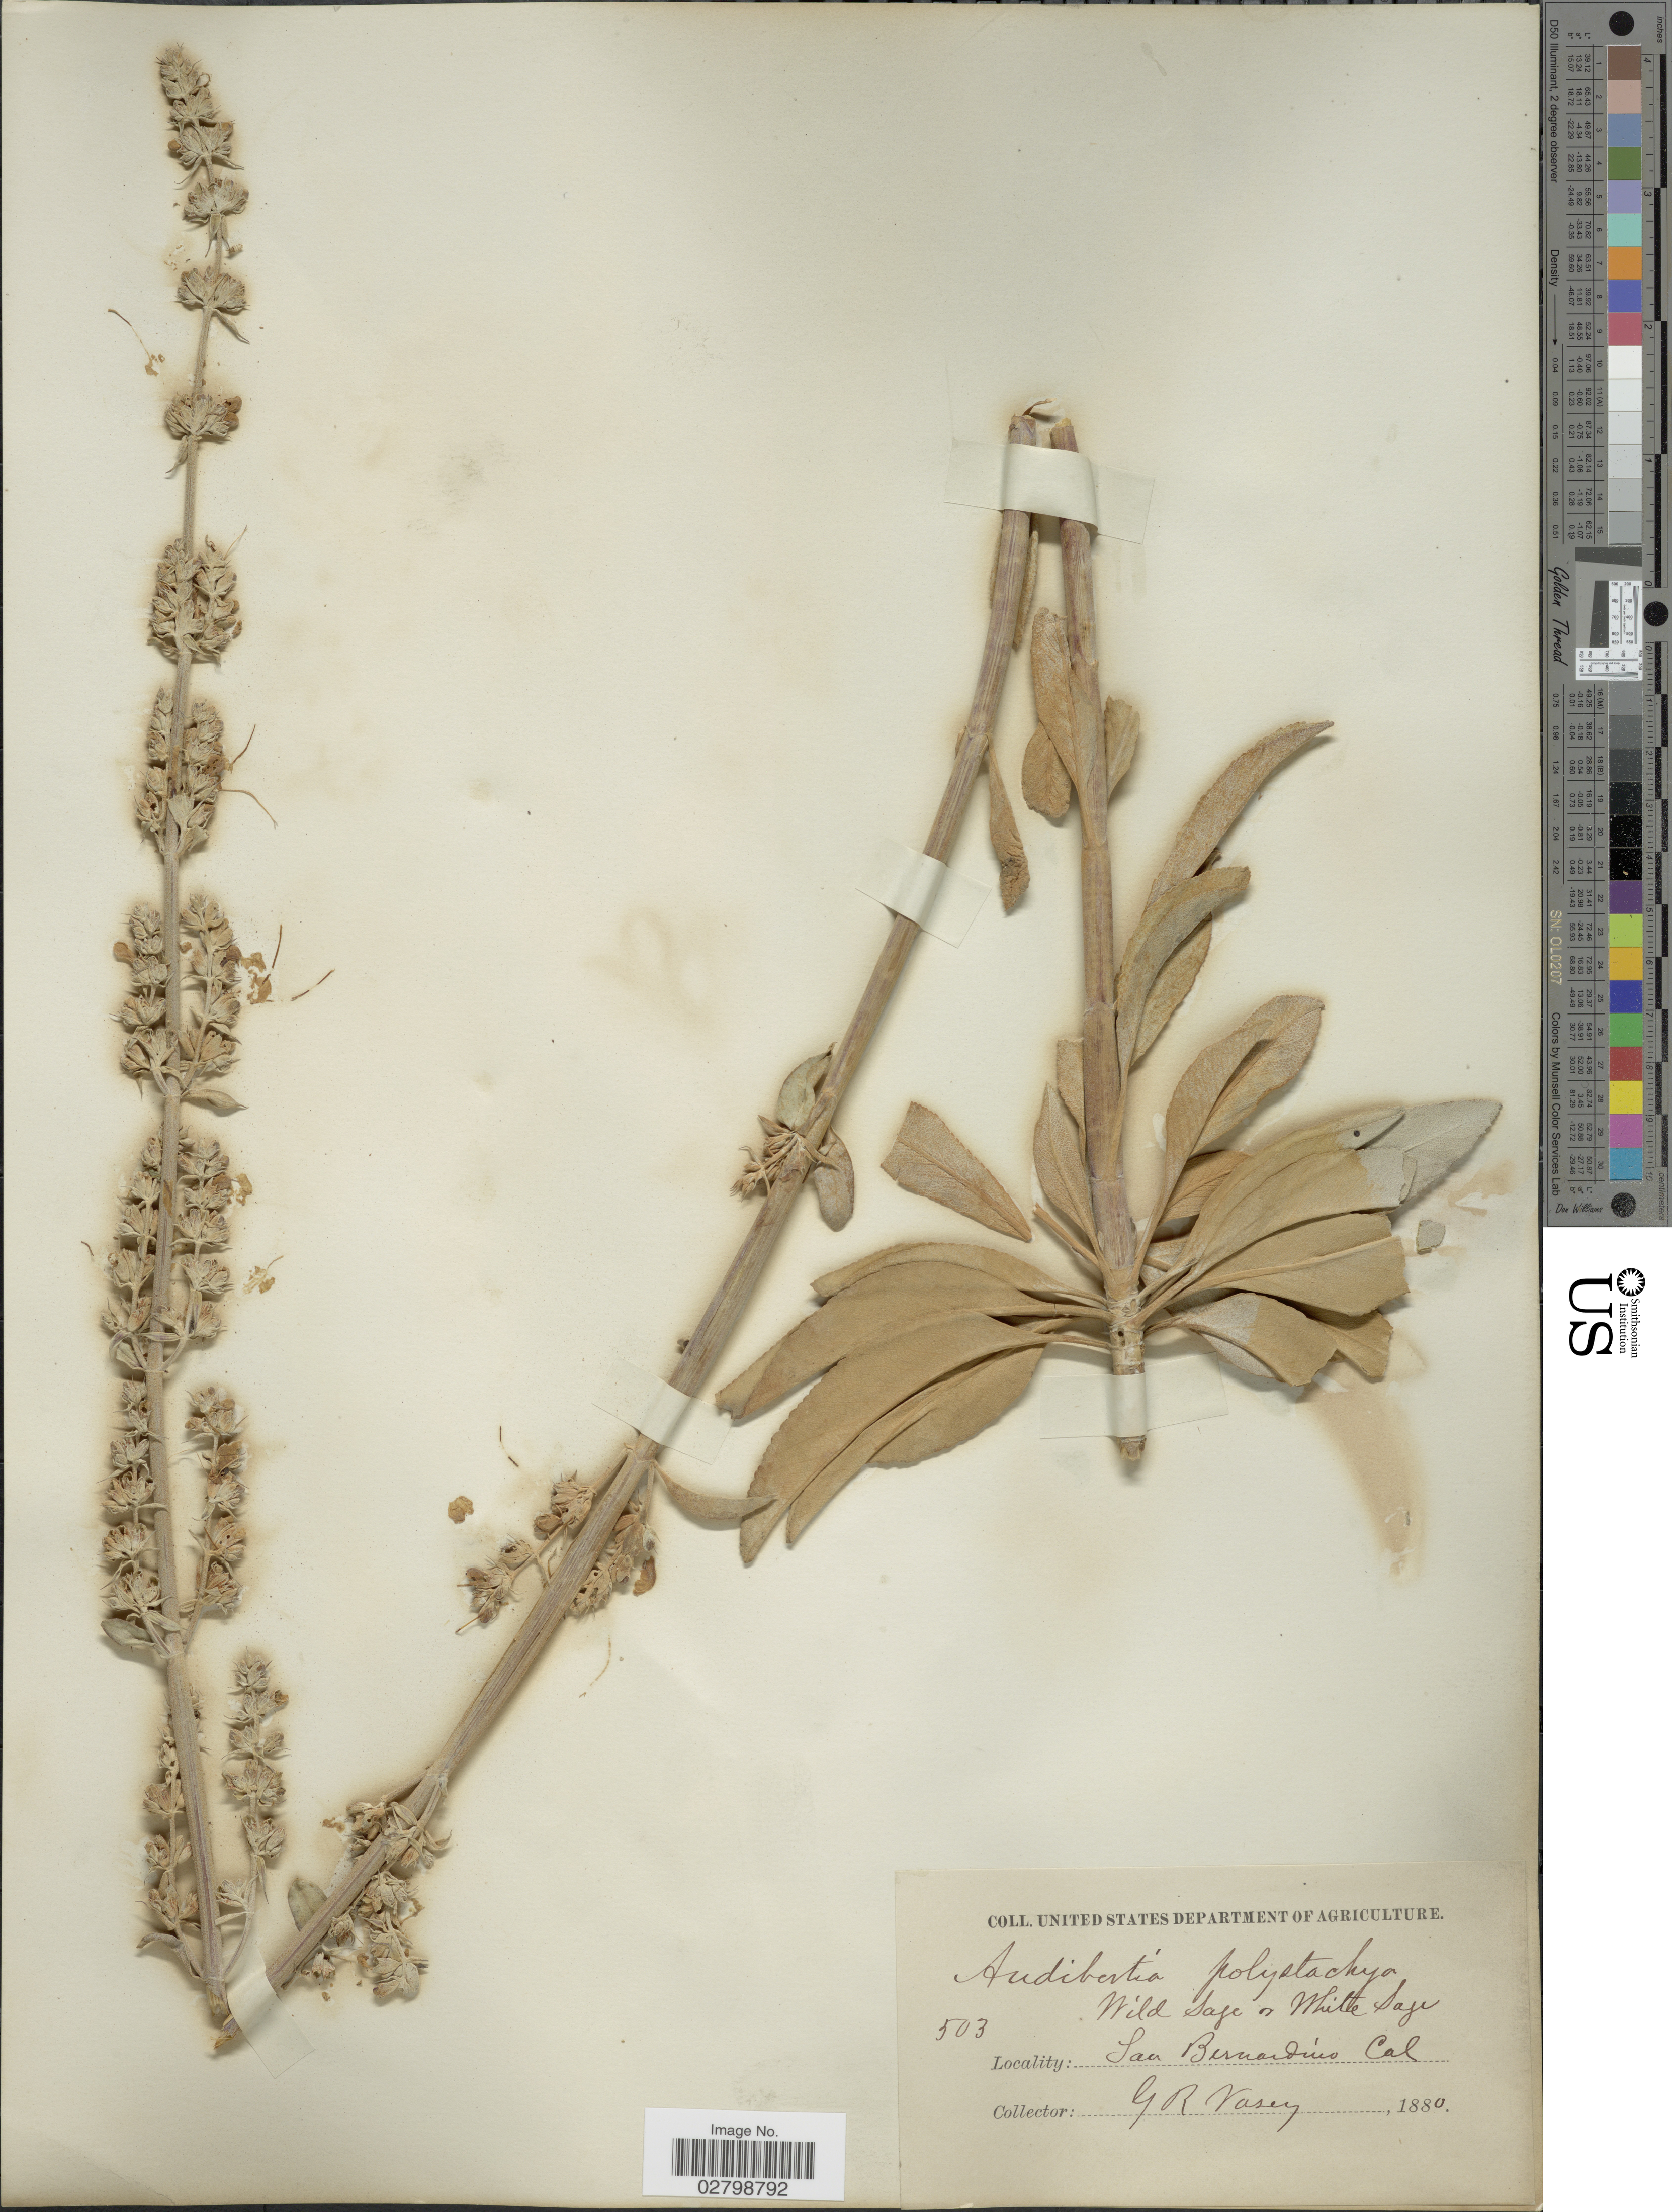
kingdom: Plantae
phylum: Tracheophyta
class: Magnoliopsida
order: Lamiales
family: Lamiaceae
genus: Salvia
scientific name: Salvia apiana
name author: Jeps.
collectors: G. R. Vasey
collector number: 503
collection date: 1880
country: United States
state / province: California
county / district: San Bernardino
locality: San Bernardino, Cal.